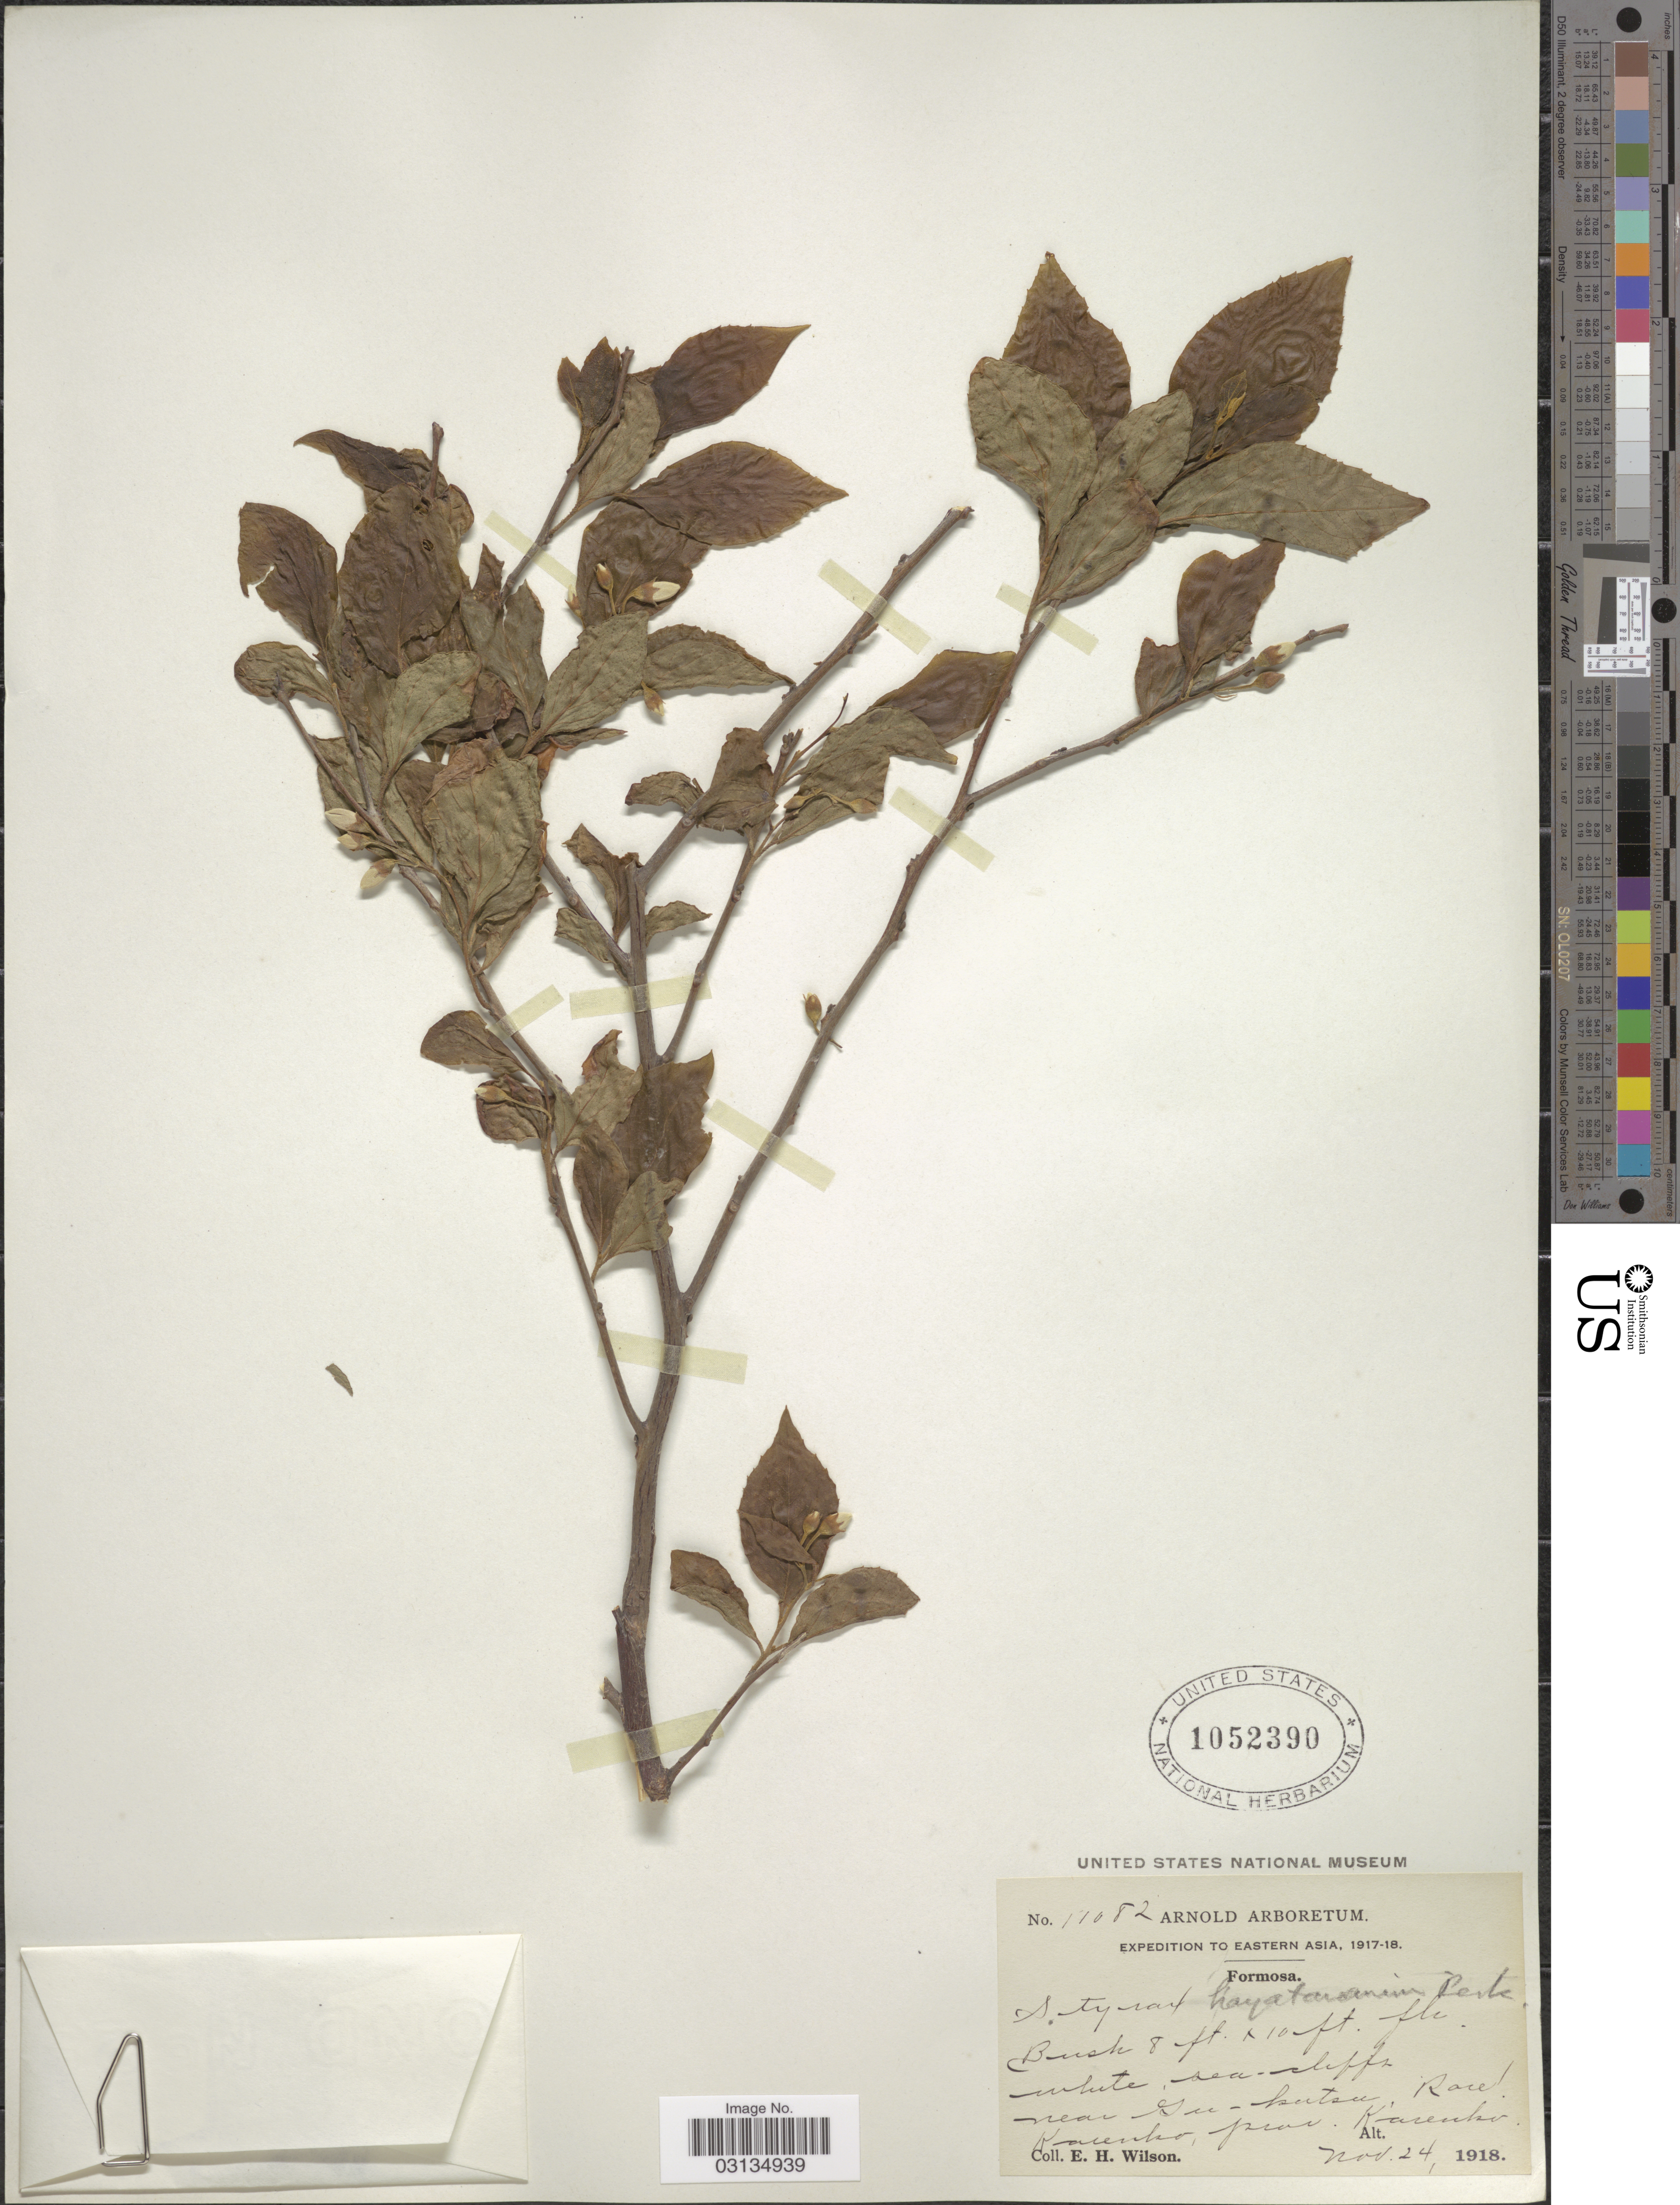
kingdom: Plantae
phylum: Tracheophyta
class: Magnoliopsida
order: Ericales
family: Styracaceae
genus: Styrax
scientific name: Styrax hayataianus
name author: Perkins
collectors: E. Wilson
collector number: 11082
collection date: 1918-11-24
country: Taiwan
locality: Eastern Asia. Formosa. Near Gu-kutsu, Race Karenko, Prov. Karenko.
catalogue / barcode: US 1052390